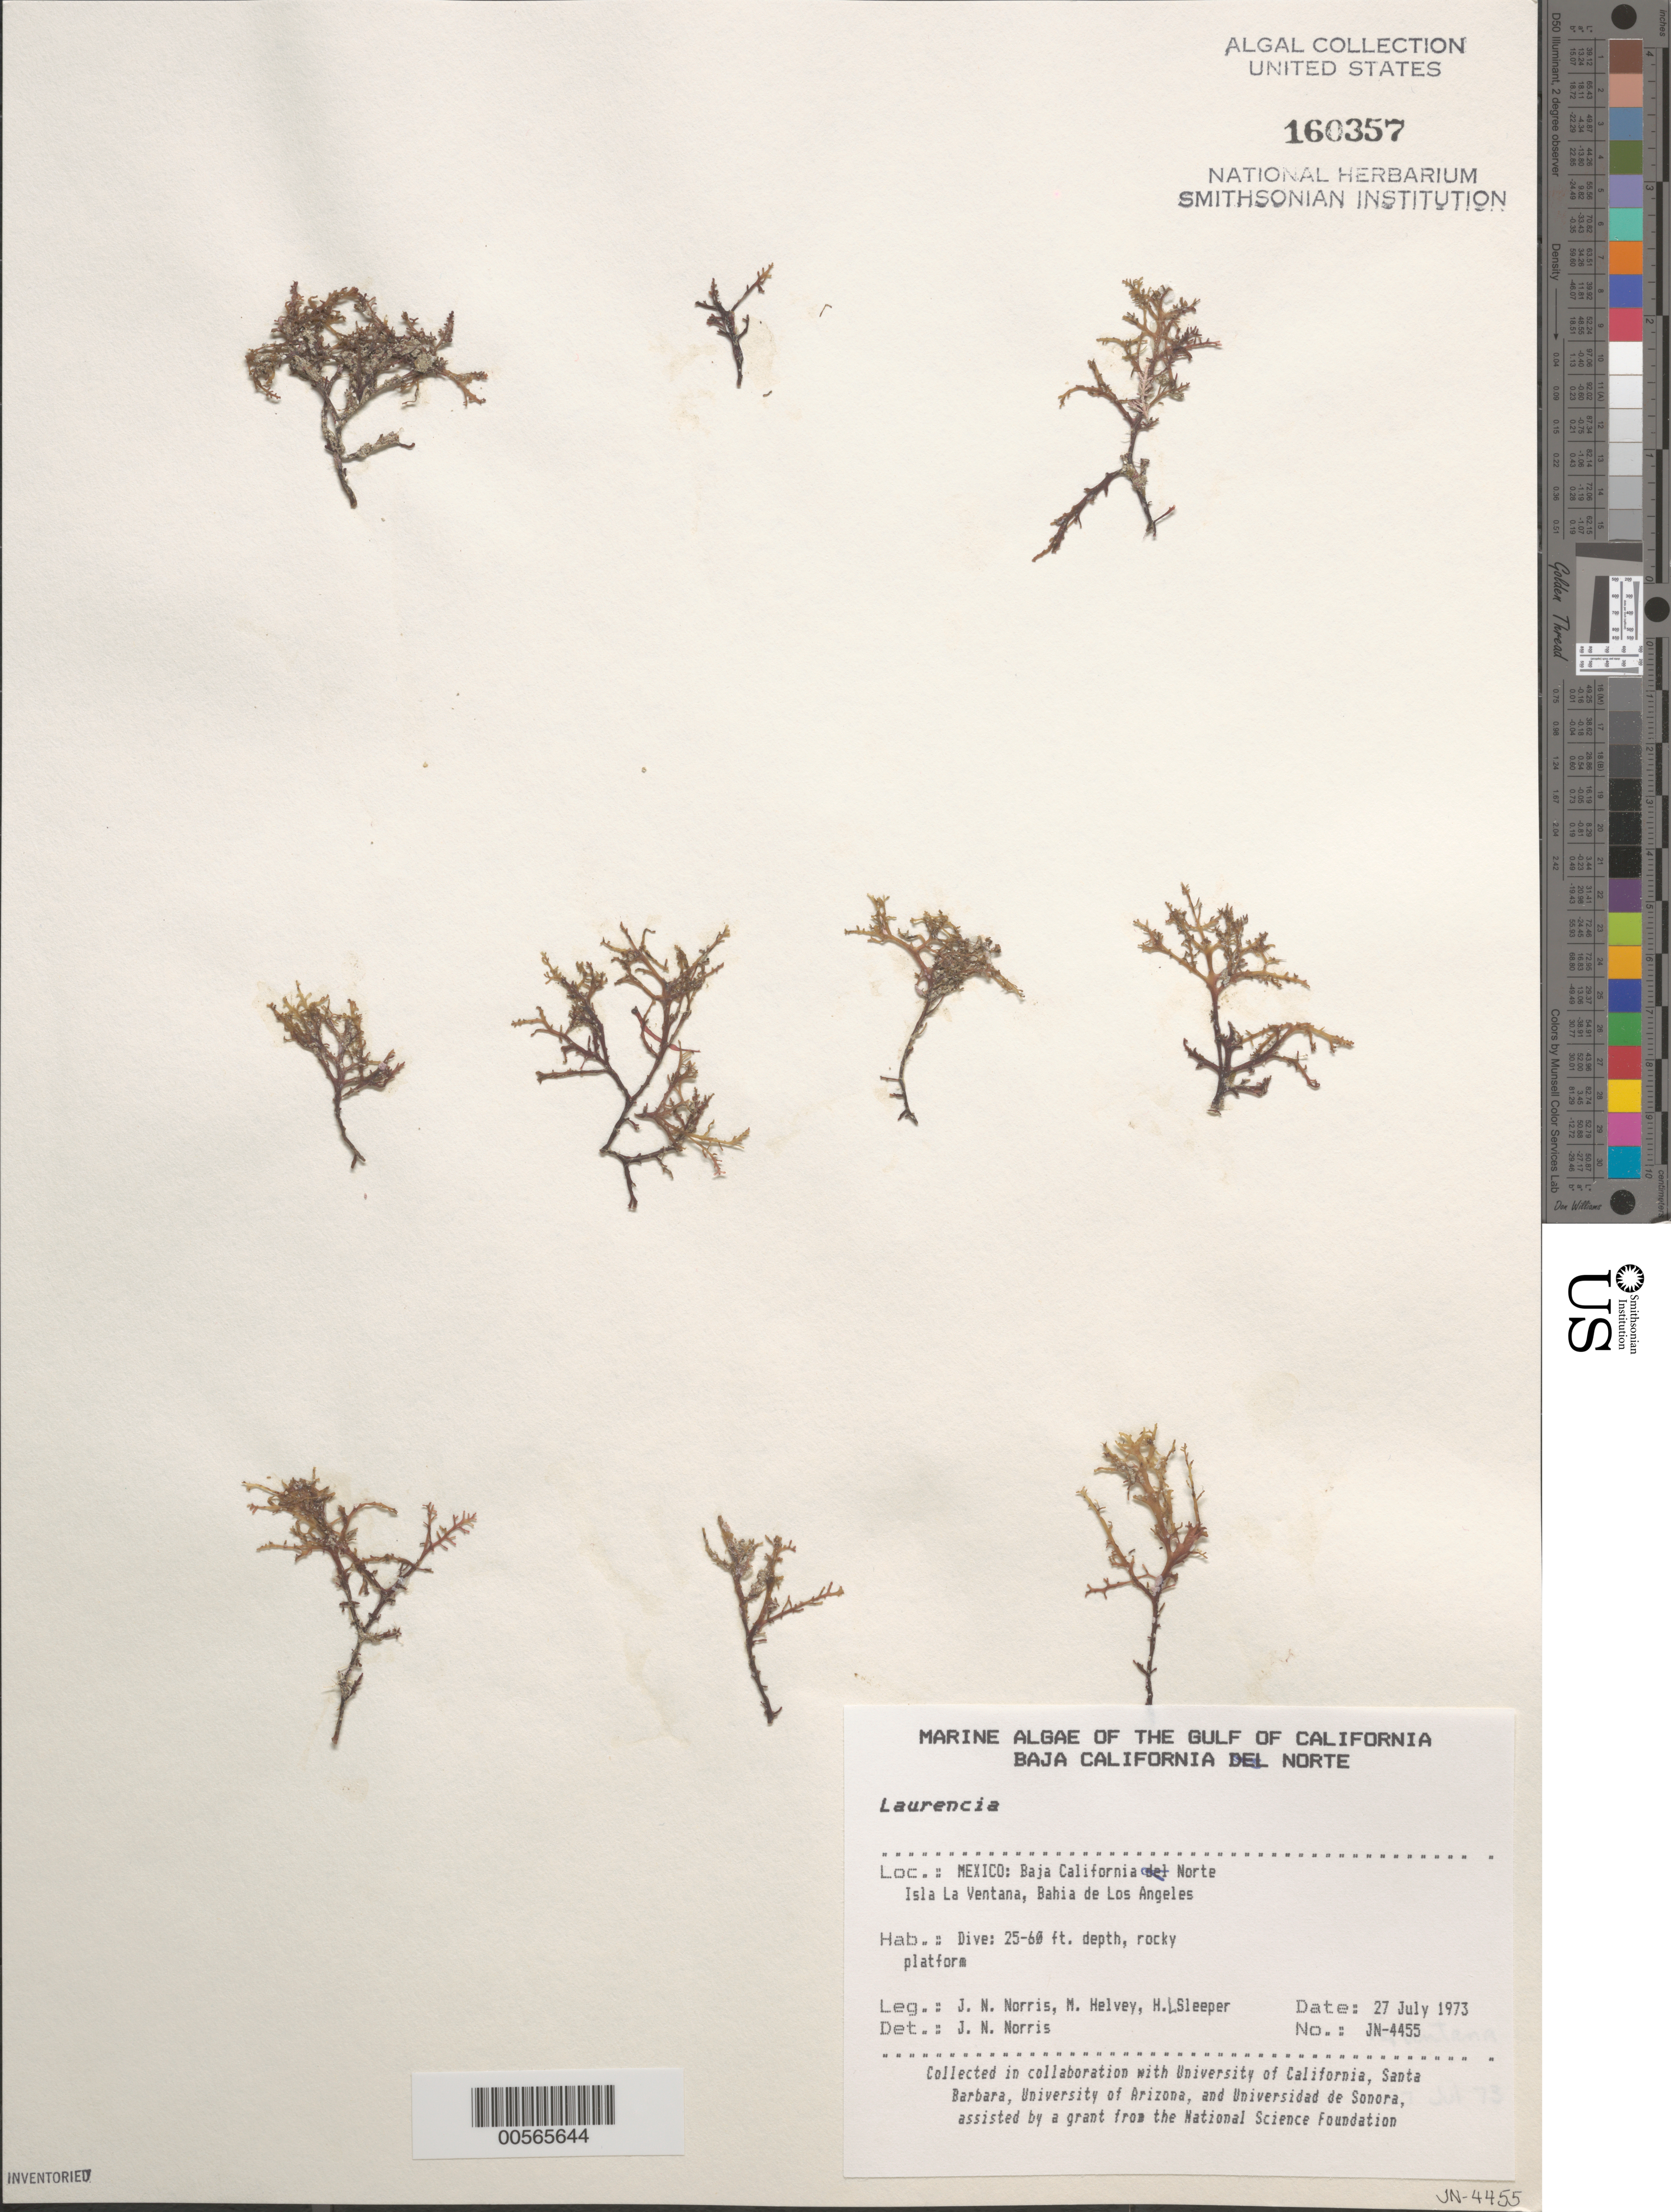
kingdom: Plantae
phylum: Rhodophyta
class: Florideophyceae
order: Ceramiales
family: Rhodomelaceae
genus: Laurencia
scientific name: Laurencia sp.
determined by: Norris, James N.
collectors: J. N. Norris, M. Helvey & H. Sleeper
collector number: JN-4455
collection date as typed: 27 Jul 1973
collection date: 1973-07-27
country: Mexico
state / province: Baja California Norte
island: Isla la Ventana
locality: Bahia de Los Angeles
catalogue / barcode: US 160357